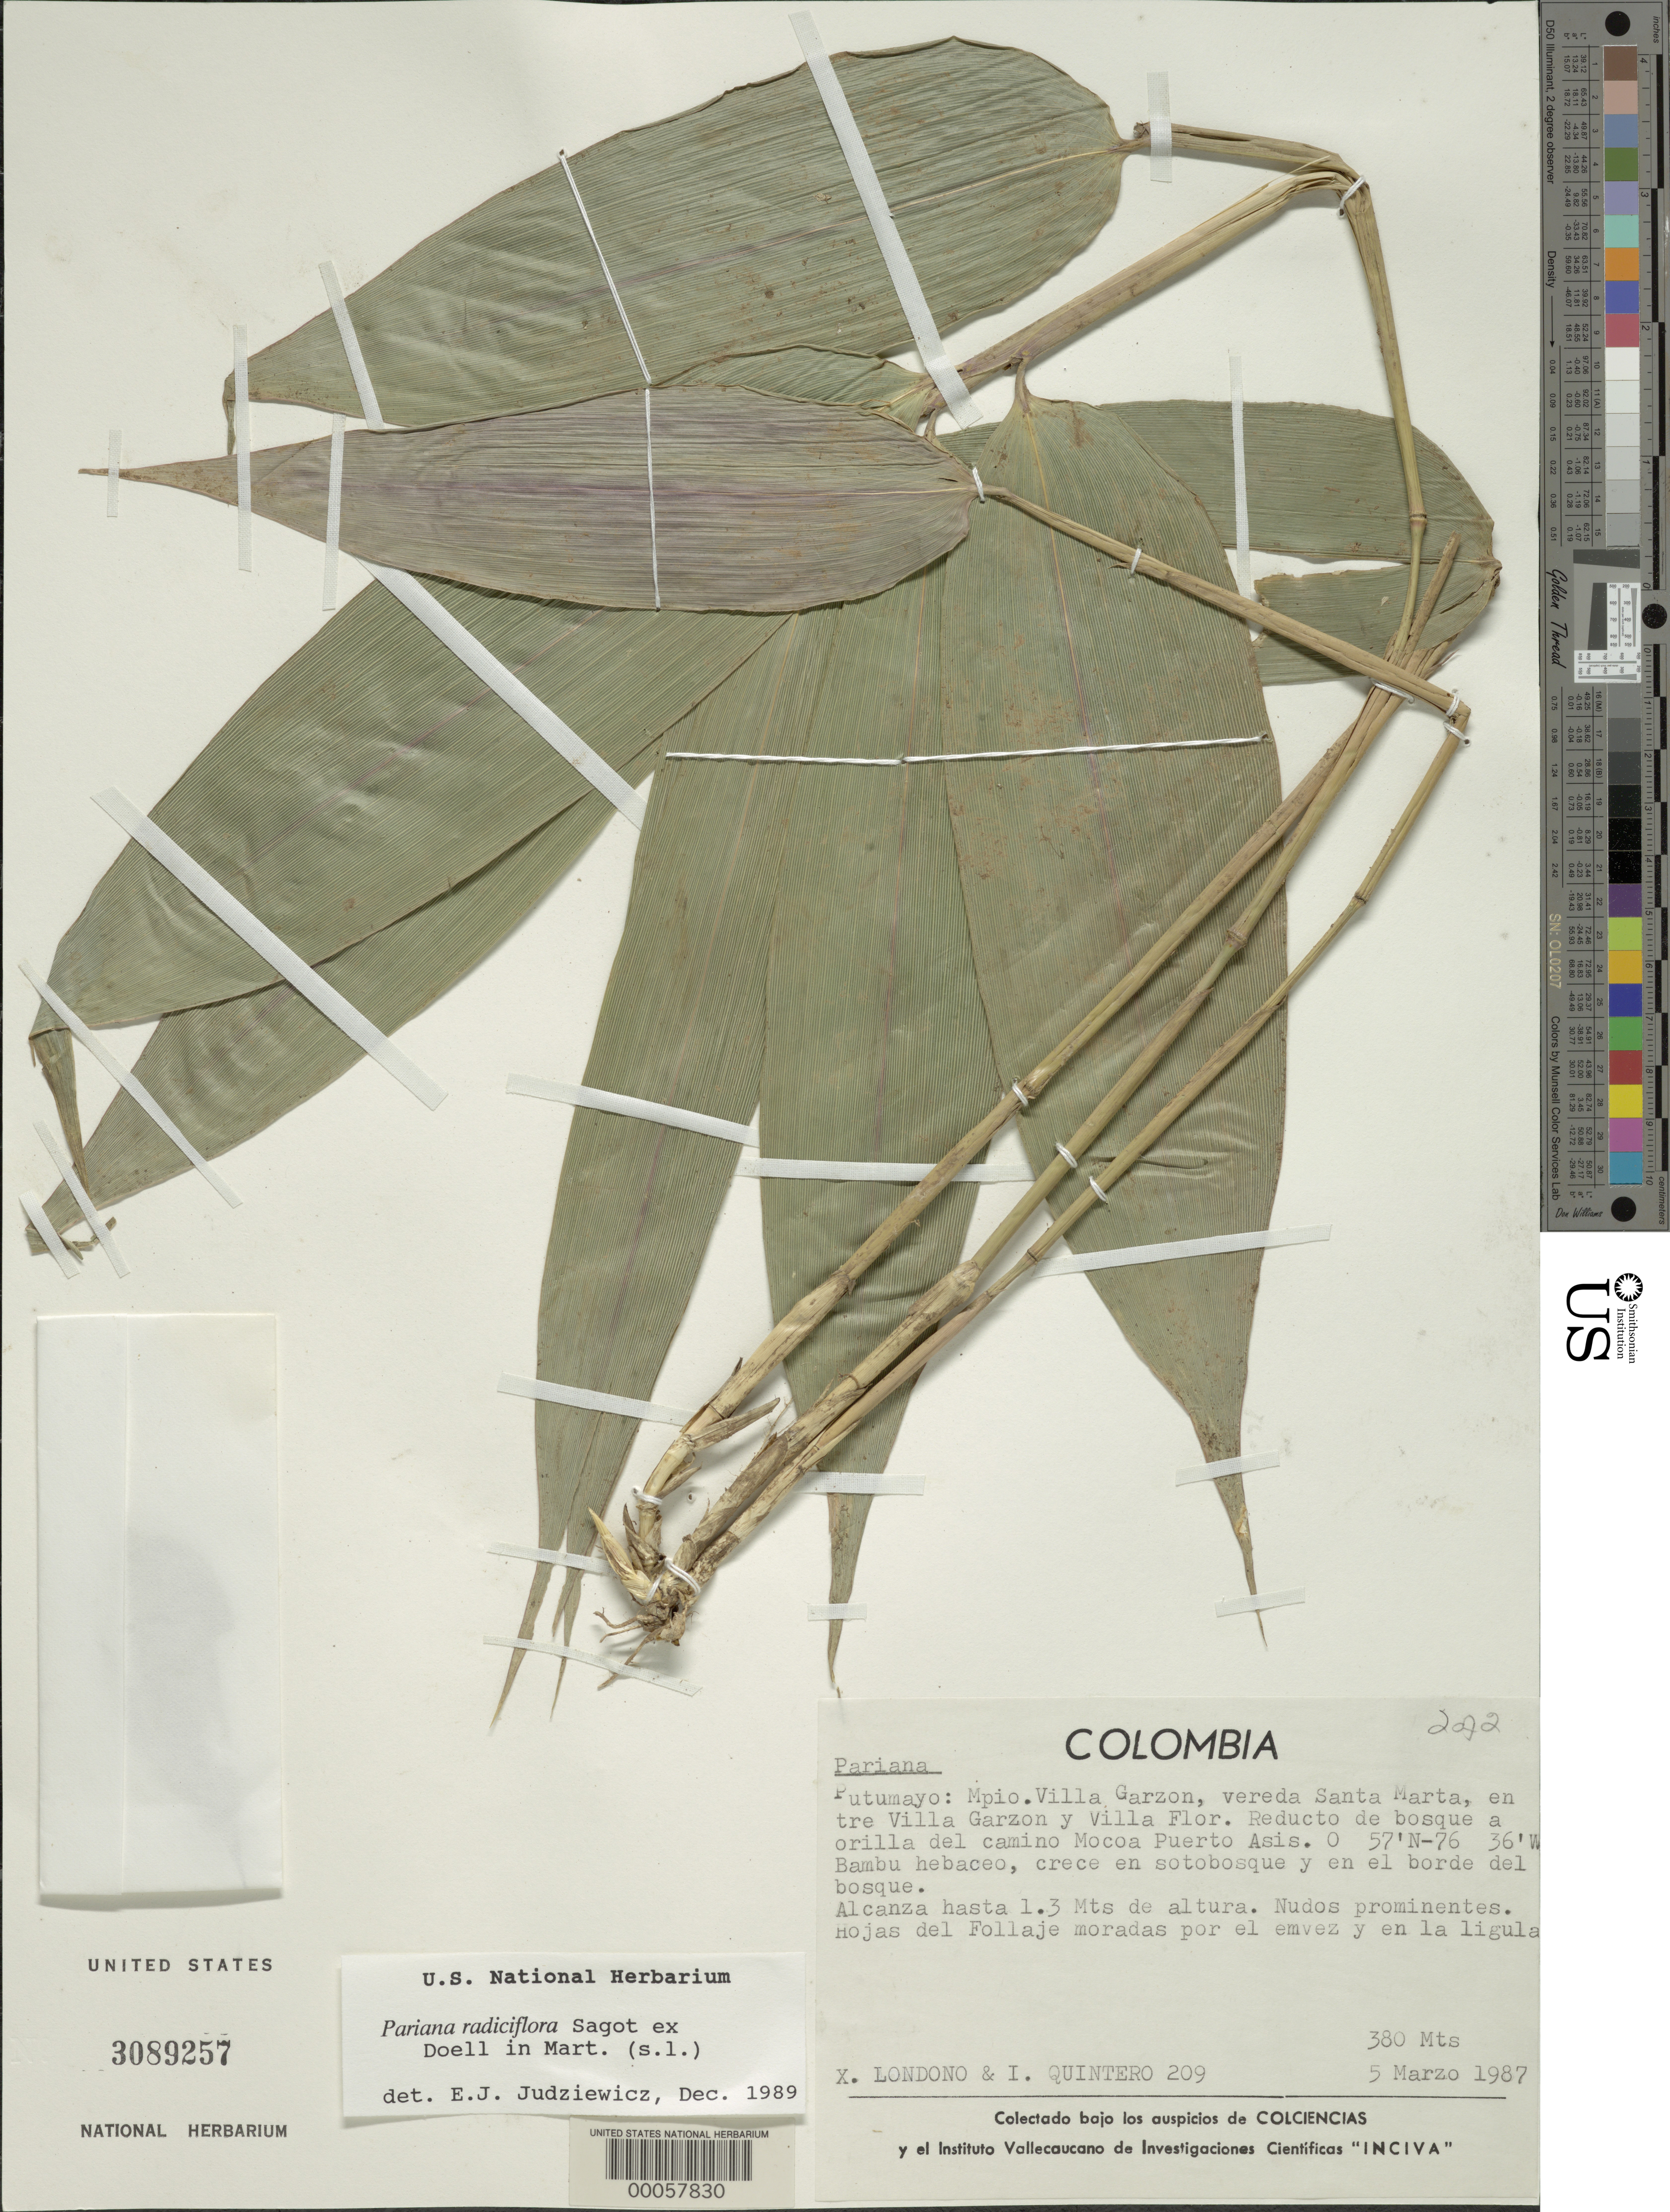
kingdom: Plantae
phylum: Tracheophyta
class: Liliopsida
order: Poales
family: Poaceae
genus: Pariana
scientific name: Pariana sp.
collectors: X. Londoño & I. Quintero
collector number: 209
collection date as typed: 05 Mar 1987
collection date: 1987-03-05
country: Colombia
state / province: Putumayo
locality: Mun. VillaGarzon (?), Santa Marta Trail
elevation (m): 380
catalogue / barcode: US 3089257